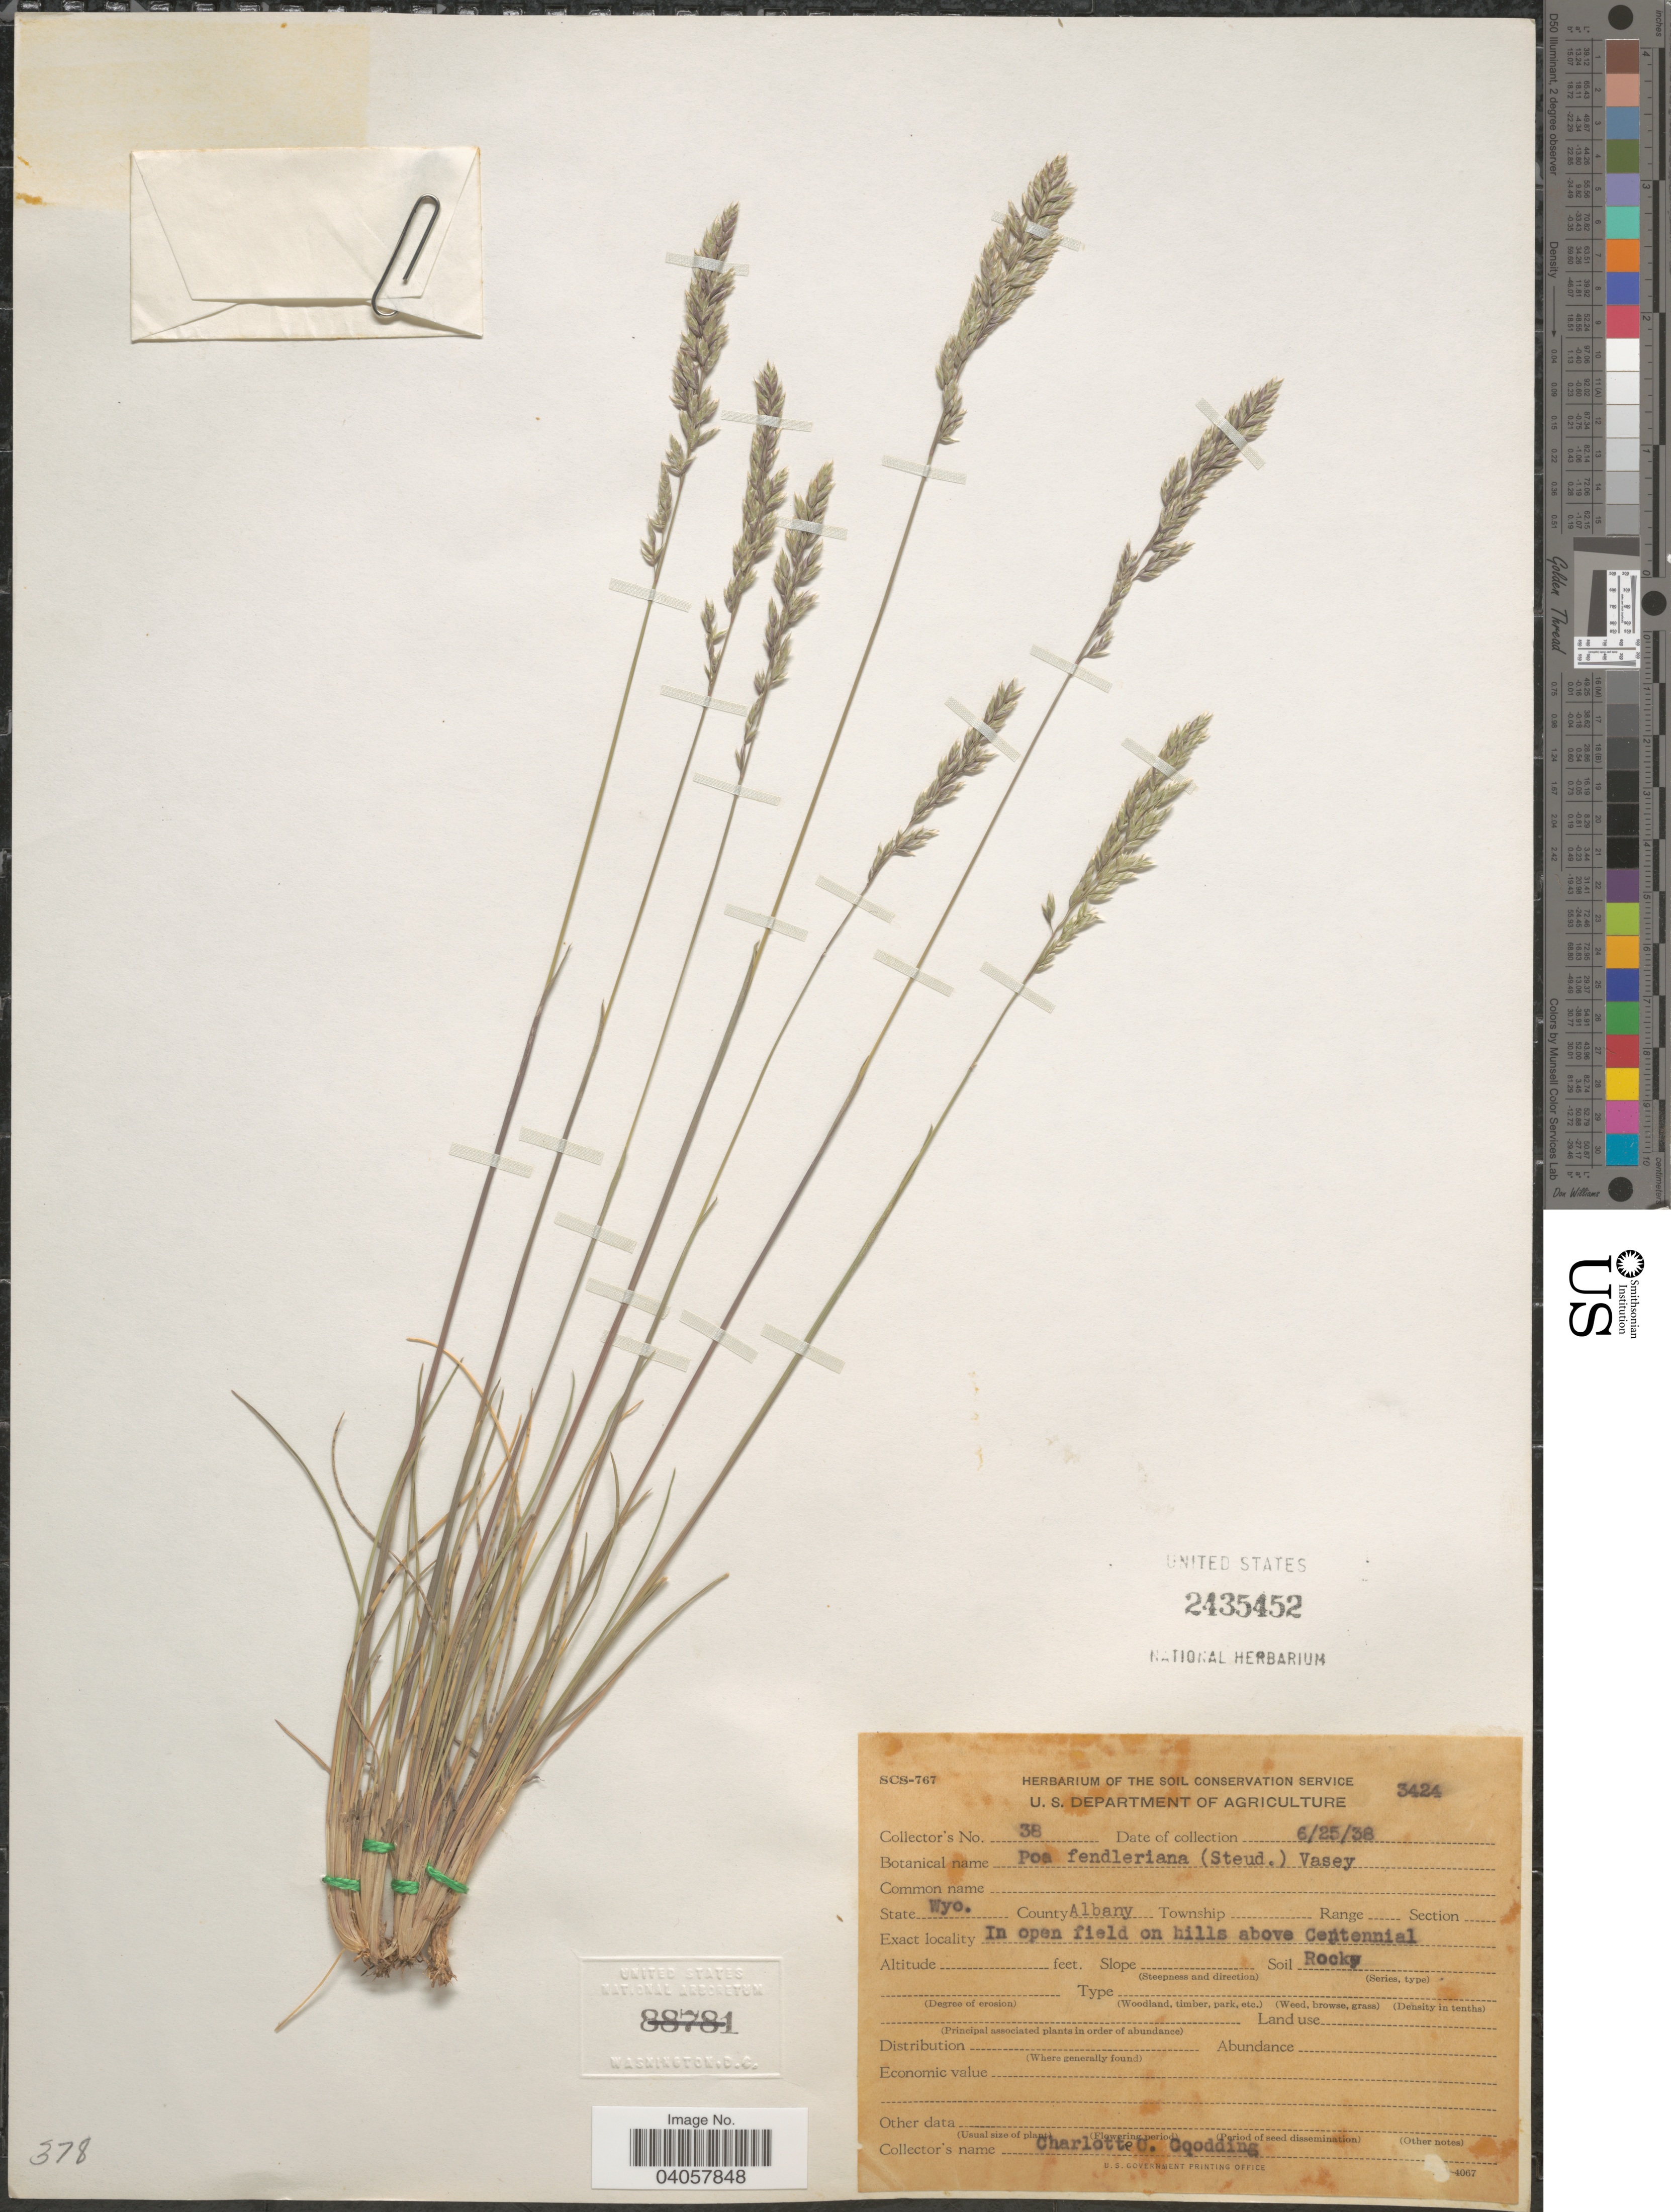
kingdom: Plantae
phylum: Tracheophyta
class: Liliopsida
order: Poales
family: Poaceae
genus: Poa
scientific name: Poa fendleriana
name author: (Steud.) Vasey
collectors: C. Goodding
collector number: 38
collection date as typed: Transcribed d/m/y: 25/6/38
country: United States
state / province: Wyoming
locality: In open field on hills above Centennial.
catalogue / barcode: US 2435452